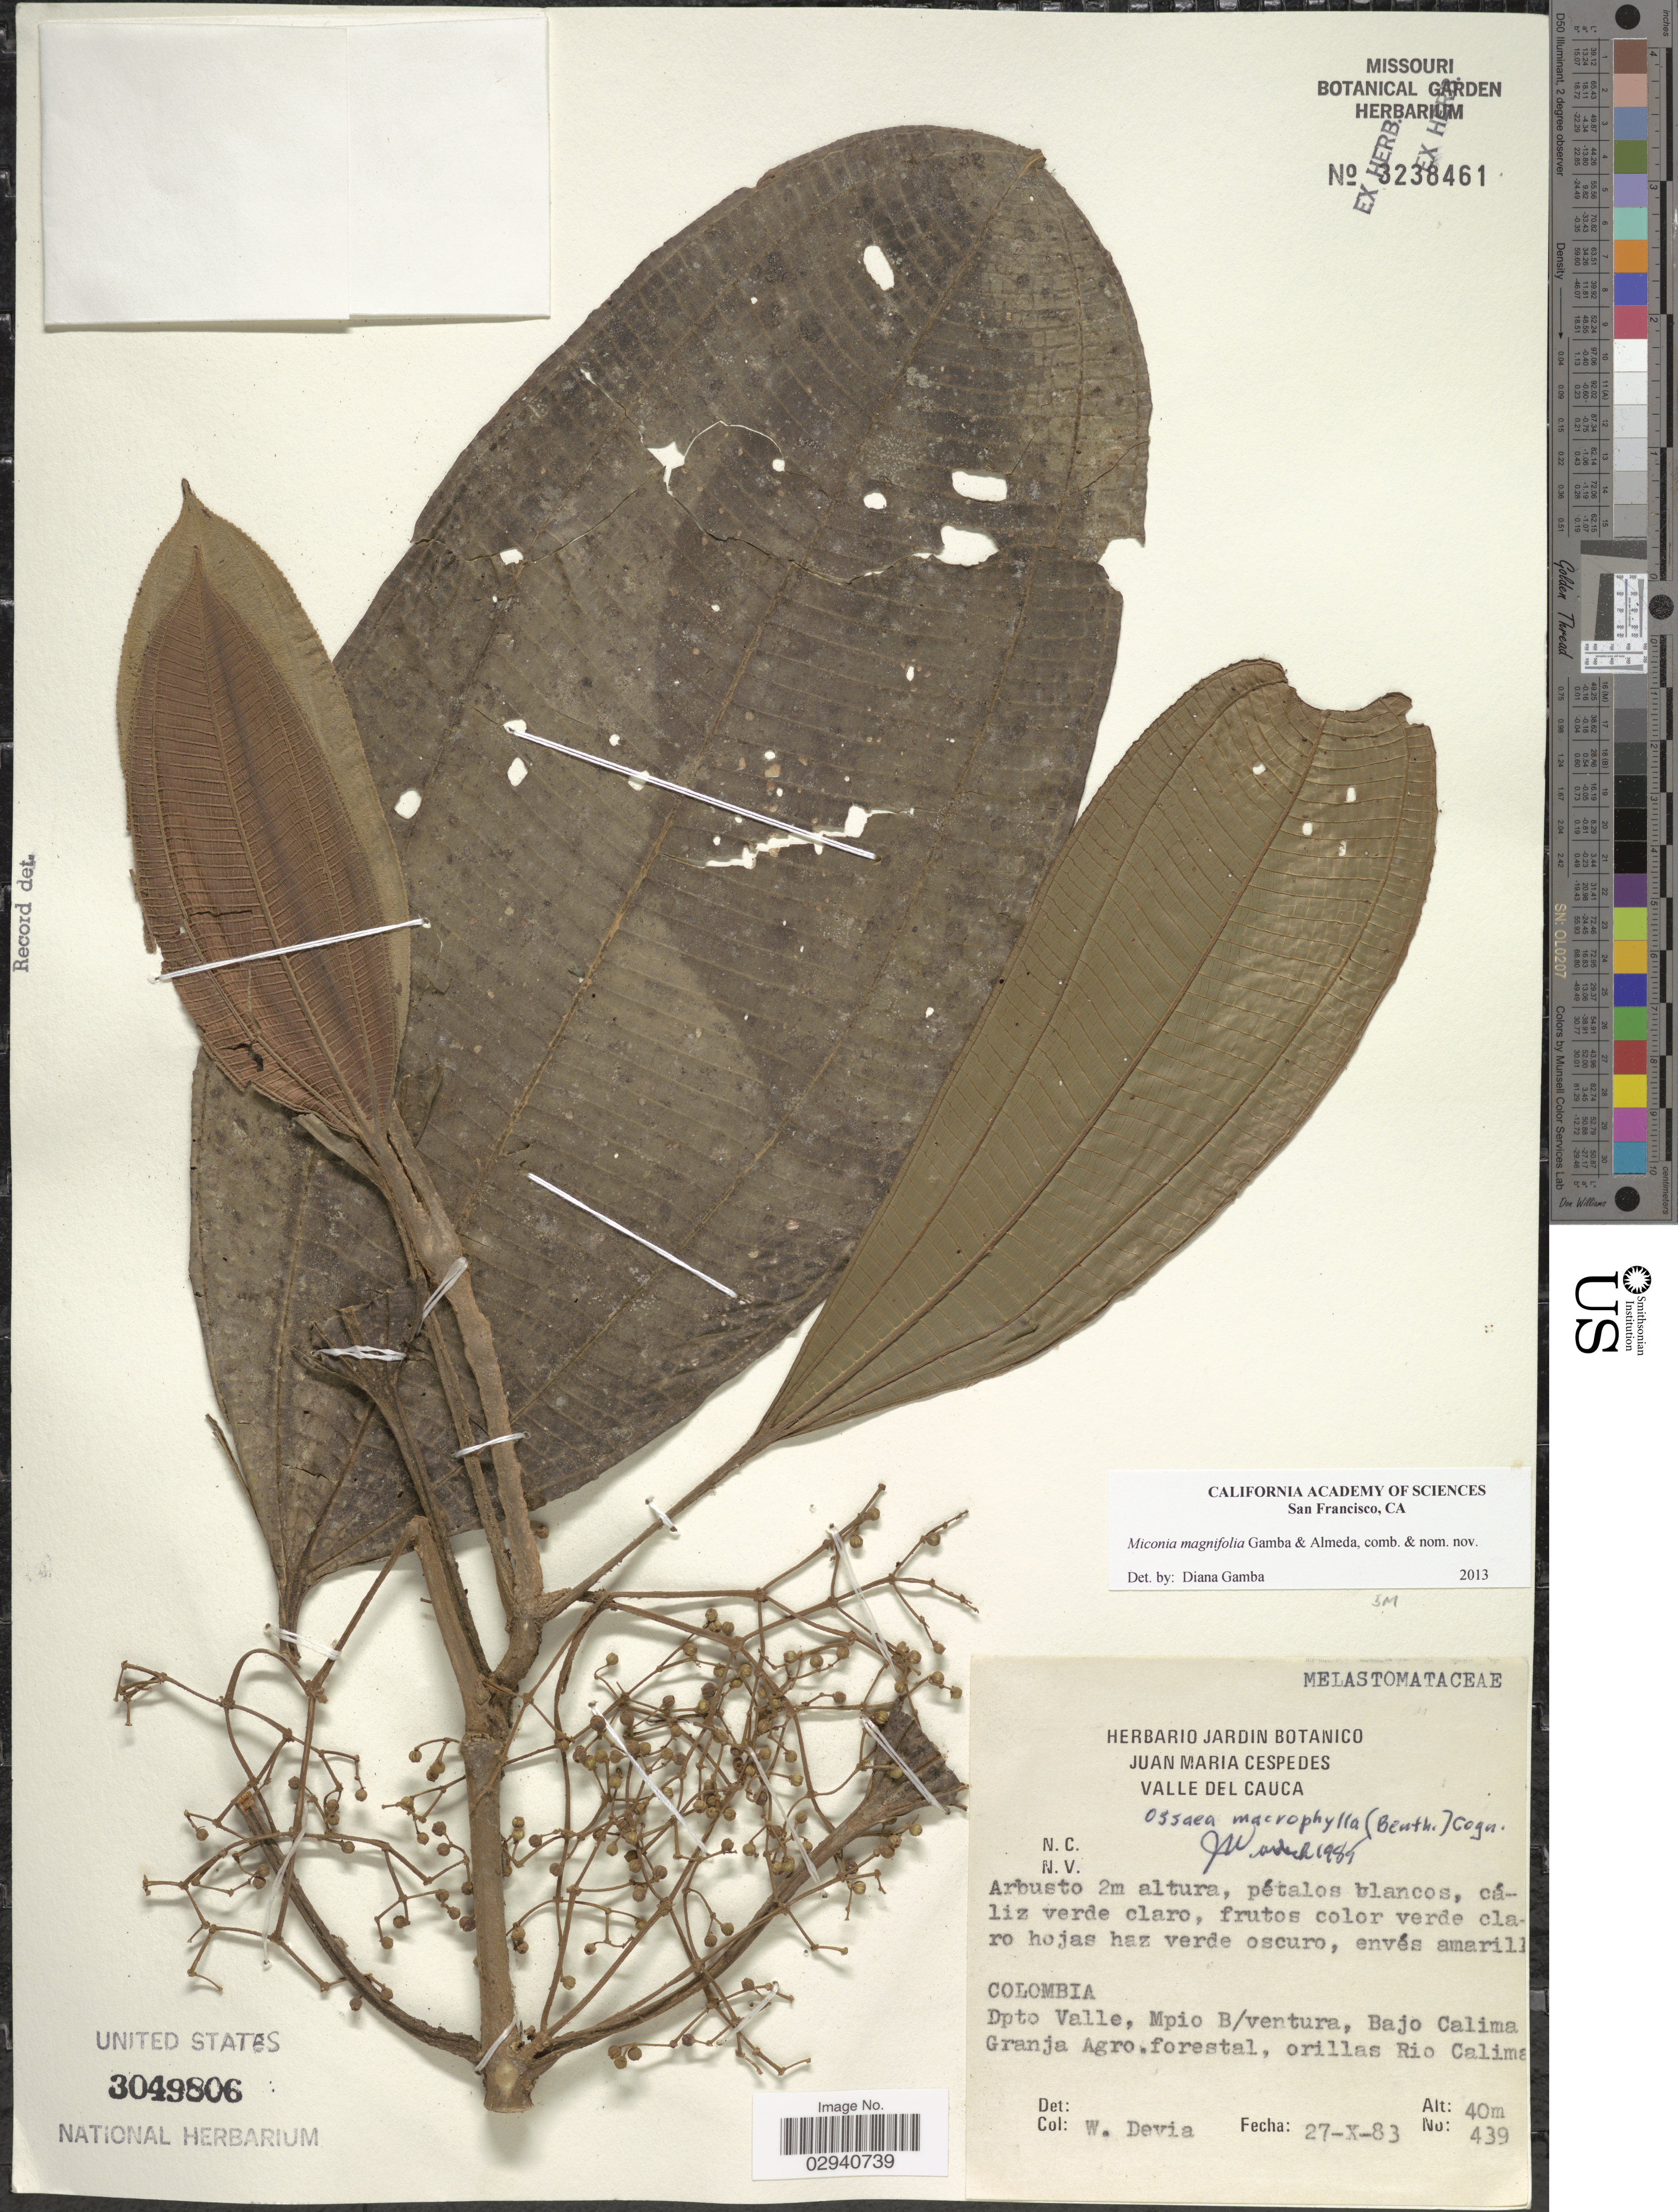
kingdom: Plantae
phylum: Tracheophyta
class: Magnoliopsida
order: Myrtales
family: Melastomataceae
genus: Miconia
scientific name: Miconia magnifolia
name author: Gamba & Almeda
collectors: W. Devia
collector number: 439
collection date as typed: Transcribed d/m/y: 27/10/83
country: Colombia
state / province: Valle del Cauca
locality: Dpto Valle, Mpio B/ ventura, Bajo Calima Granja Agro. forestal, orillas Rio Calima.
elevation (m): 40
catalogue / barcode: US 3049806